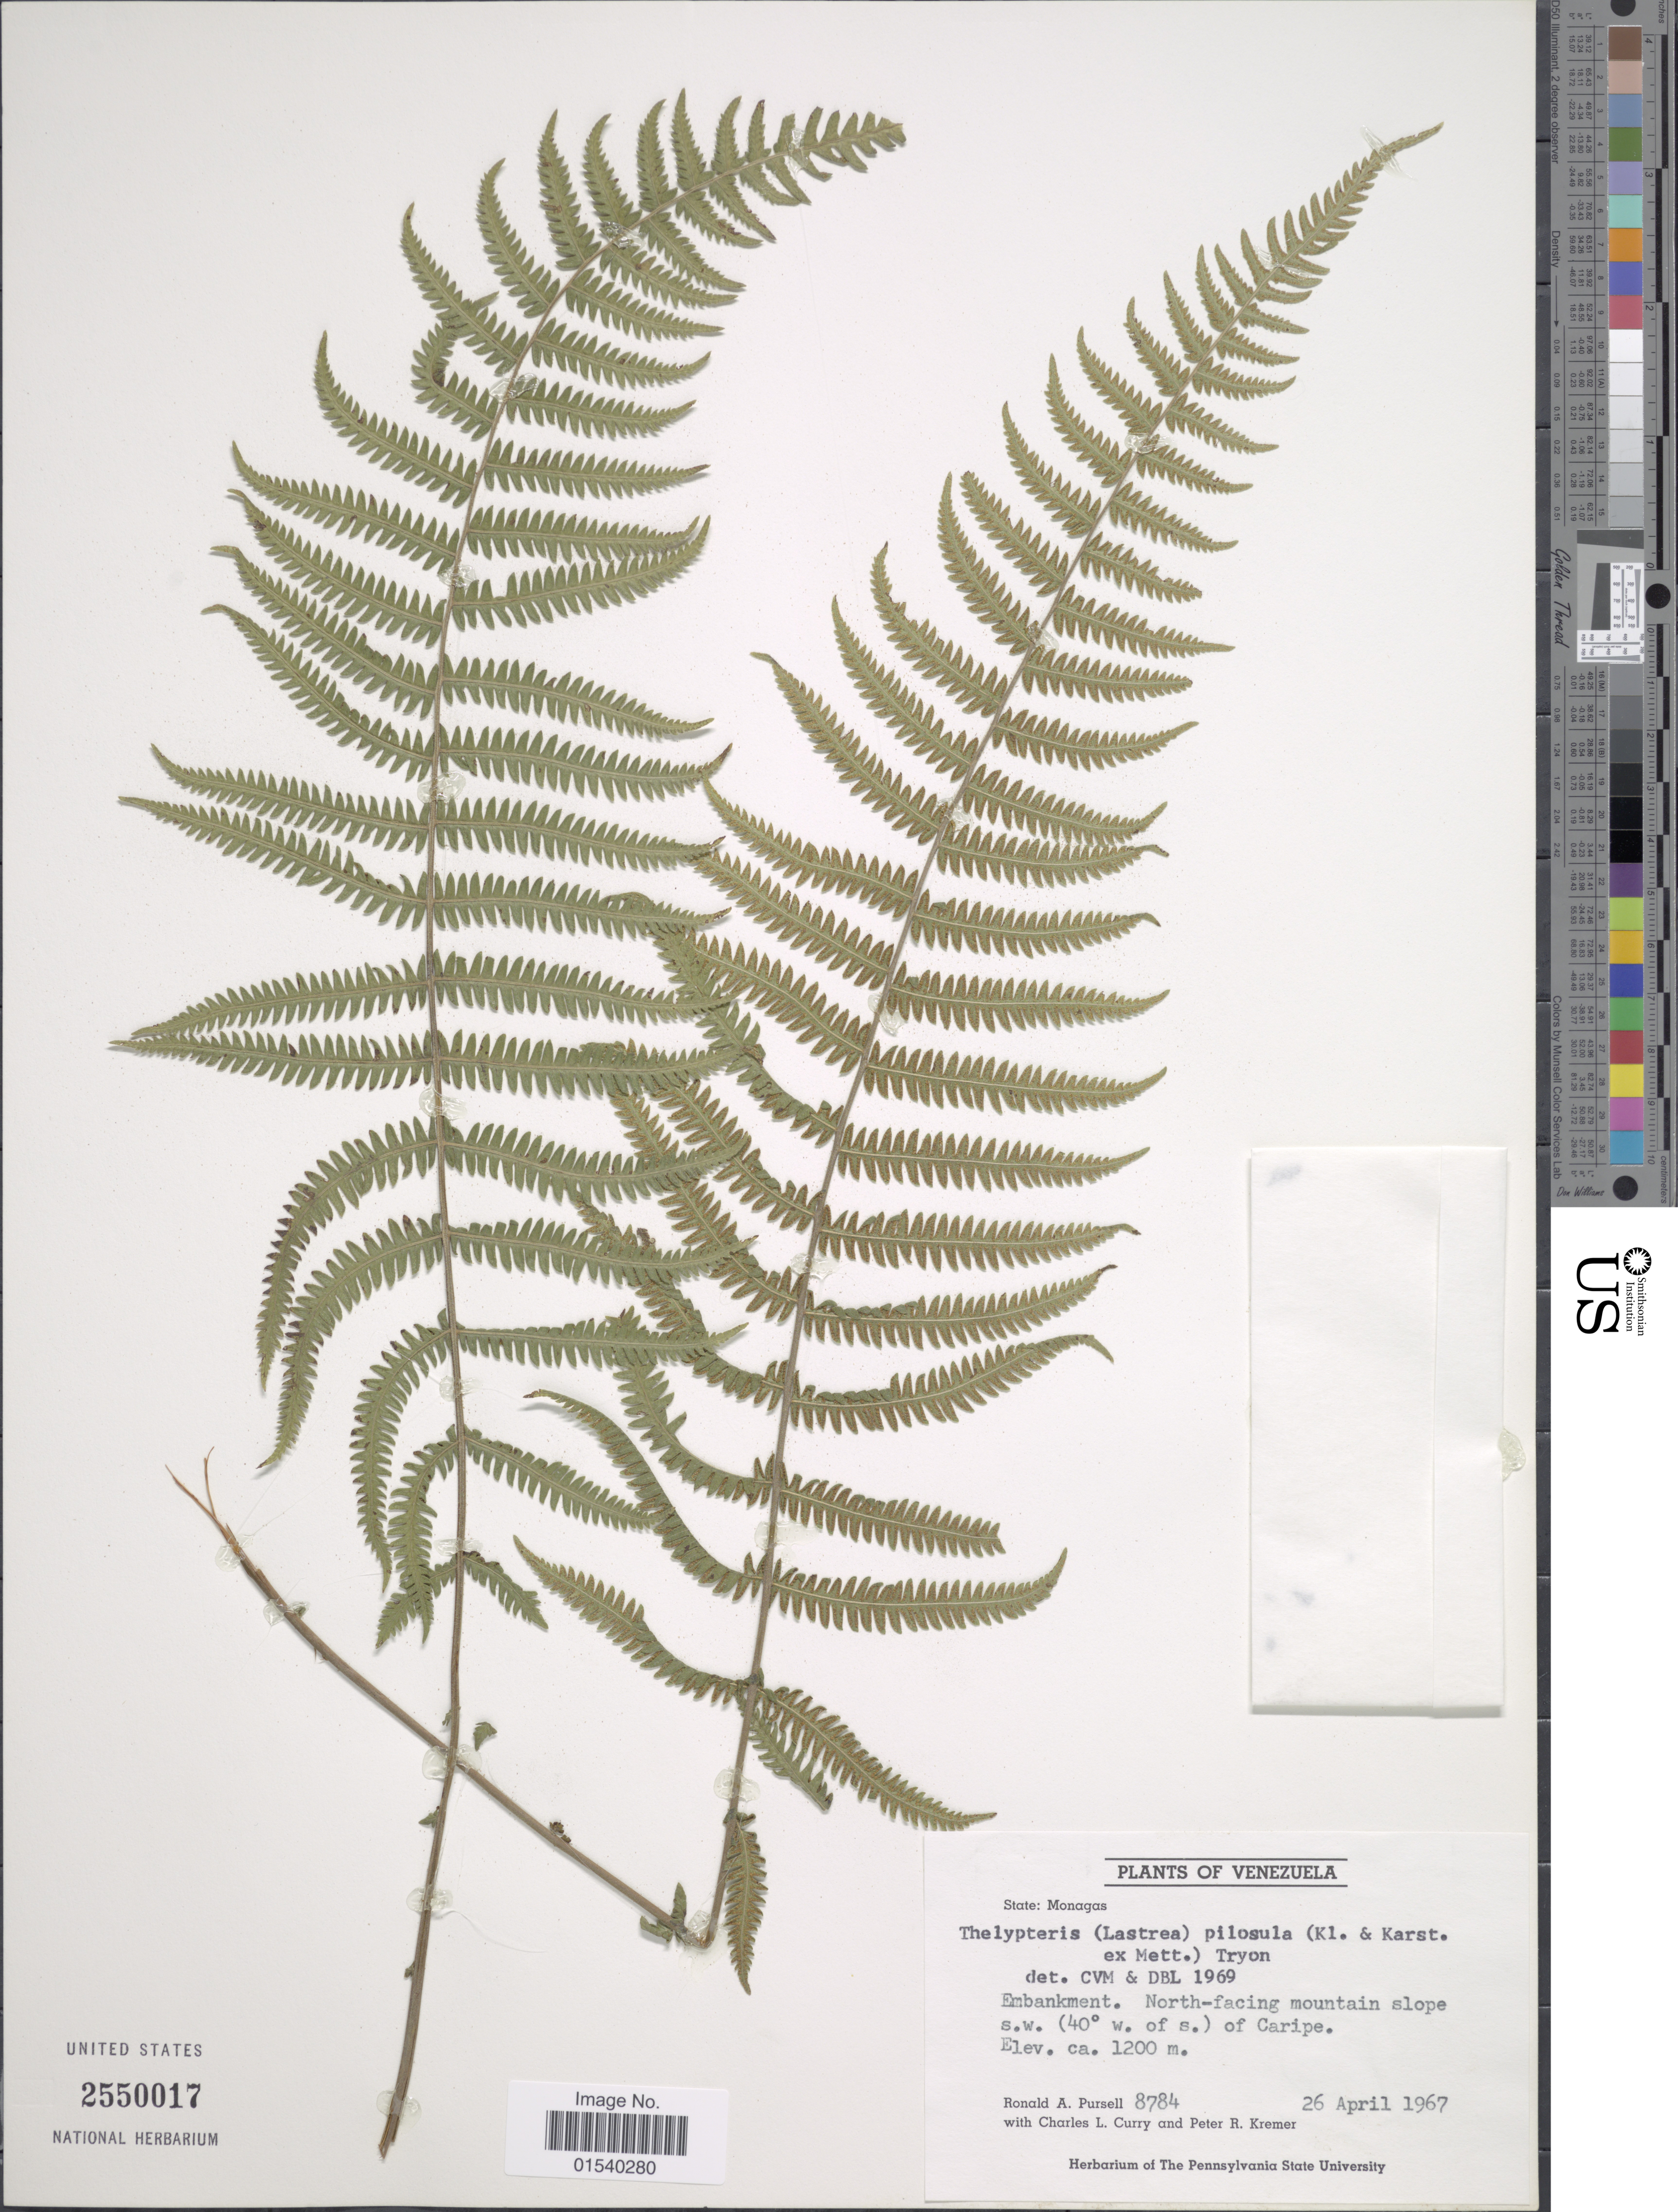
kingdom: Plantae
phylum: Tracheophyta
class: Polypodiopsida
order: Polypodiales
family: Thelypteridaceae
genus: Amauropelta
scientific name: Amauropelta oligocarpa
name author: (Humb. & Bonpl. ex Willd.) Pic. Serm.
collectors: R. A. Pursell, C. L. Curry & P. R. Kremer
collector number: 8784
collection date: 1967-04-26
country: Venezuela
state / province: Monagas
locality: Embankment. North-facing mountain slope s.w. (40° w. of s.) of Caripe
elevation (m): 1200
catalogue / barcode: US 2550017